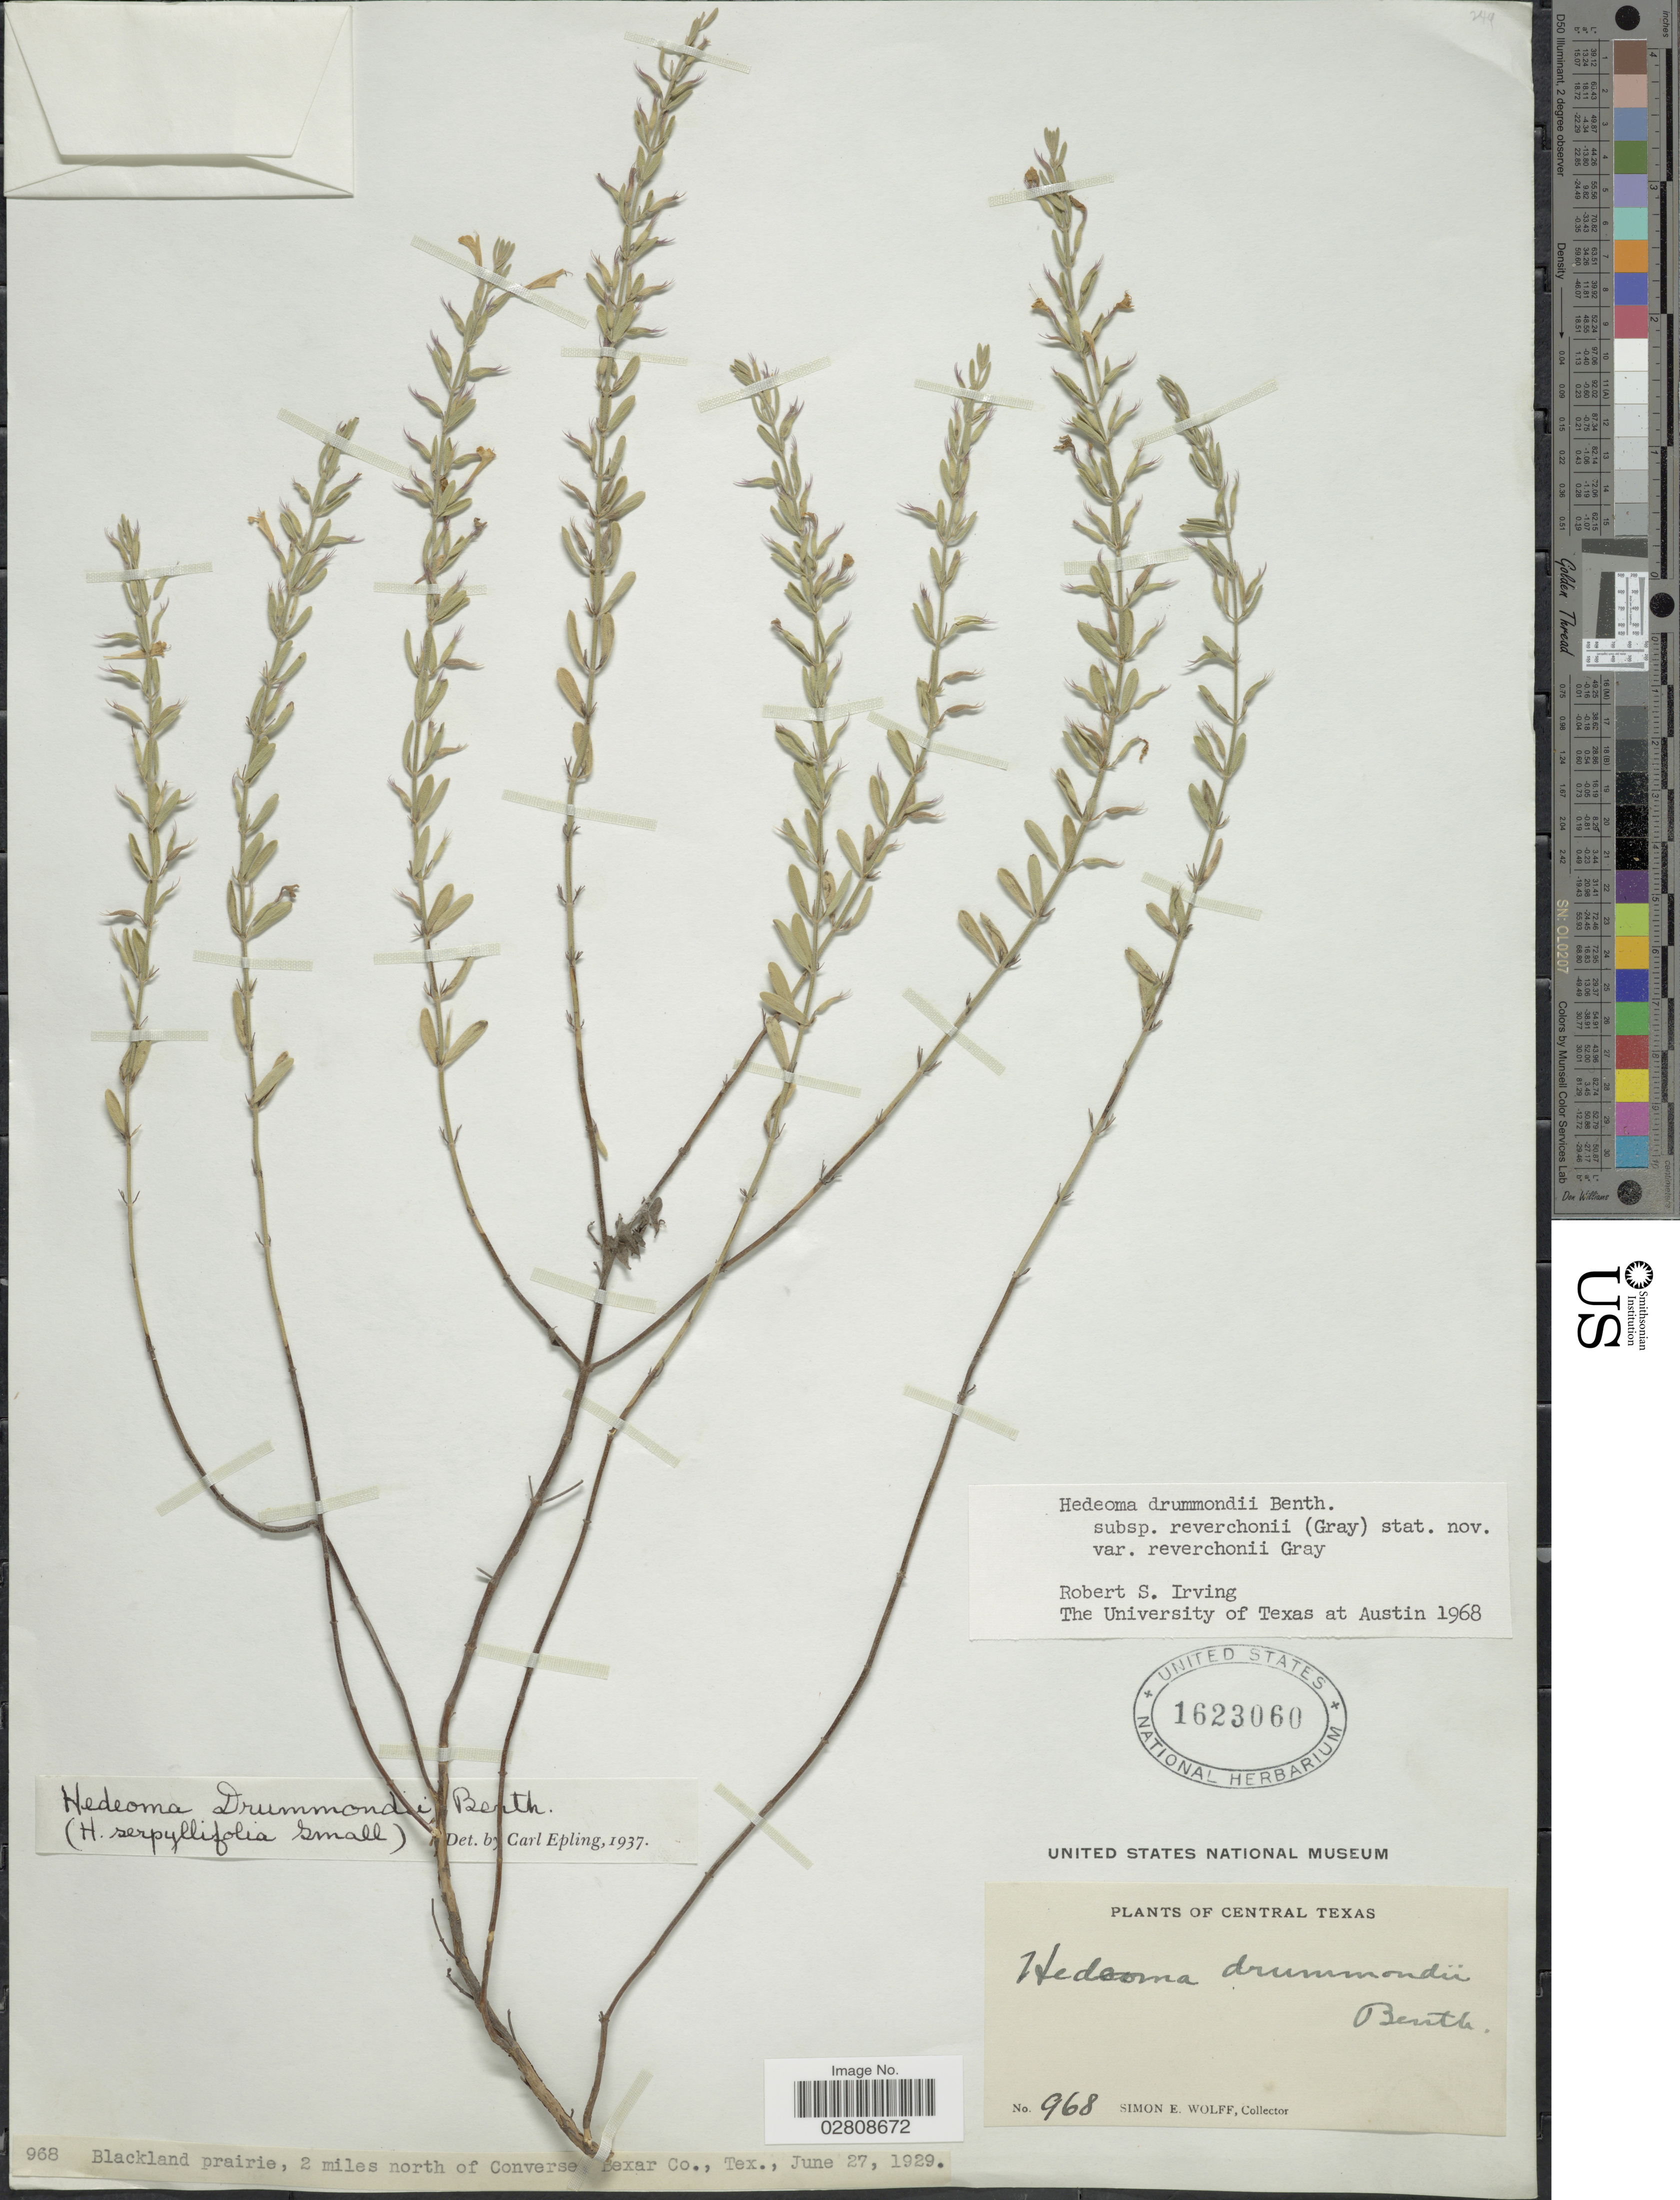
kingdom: Plantae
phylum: Tracheophyta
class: Magnoliopsida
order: Lamiales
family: Lamiaceae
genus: Hedeoma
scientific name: Hedeoma drummondii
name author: Benth.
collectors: S. E. Wolff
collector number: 968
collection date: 1929-06-27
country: United States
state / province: Texas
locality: Central Texas. Blackland prairie, 2 miles north of Converse Bexar Co.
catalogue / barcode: US 1623060